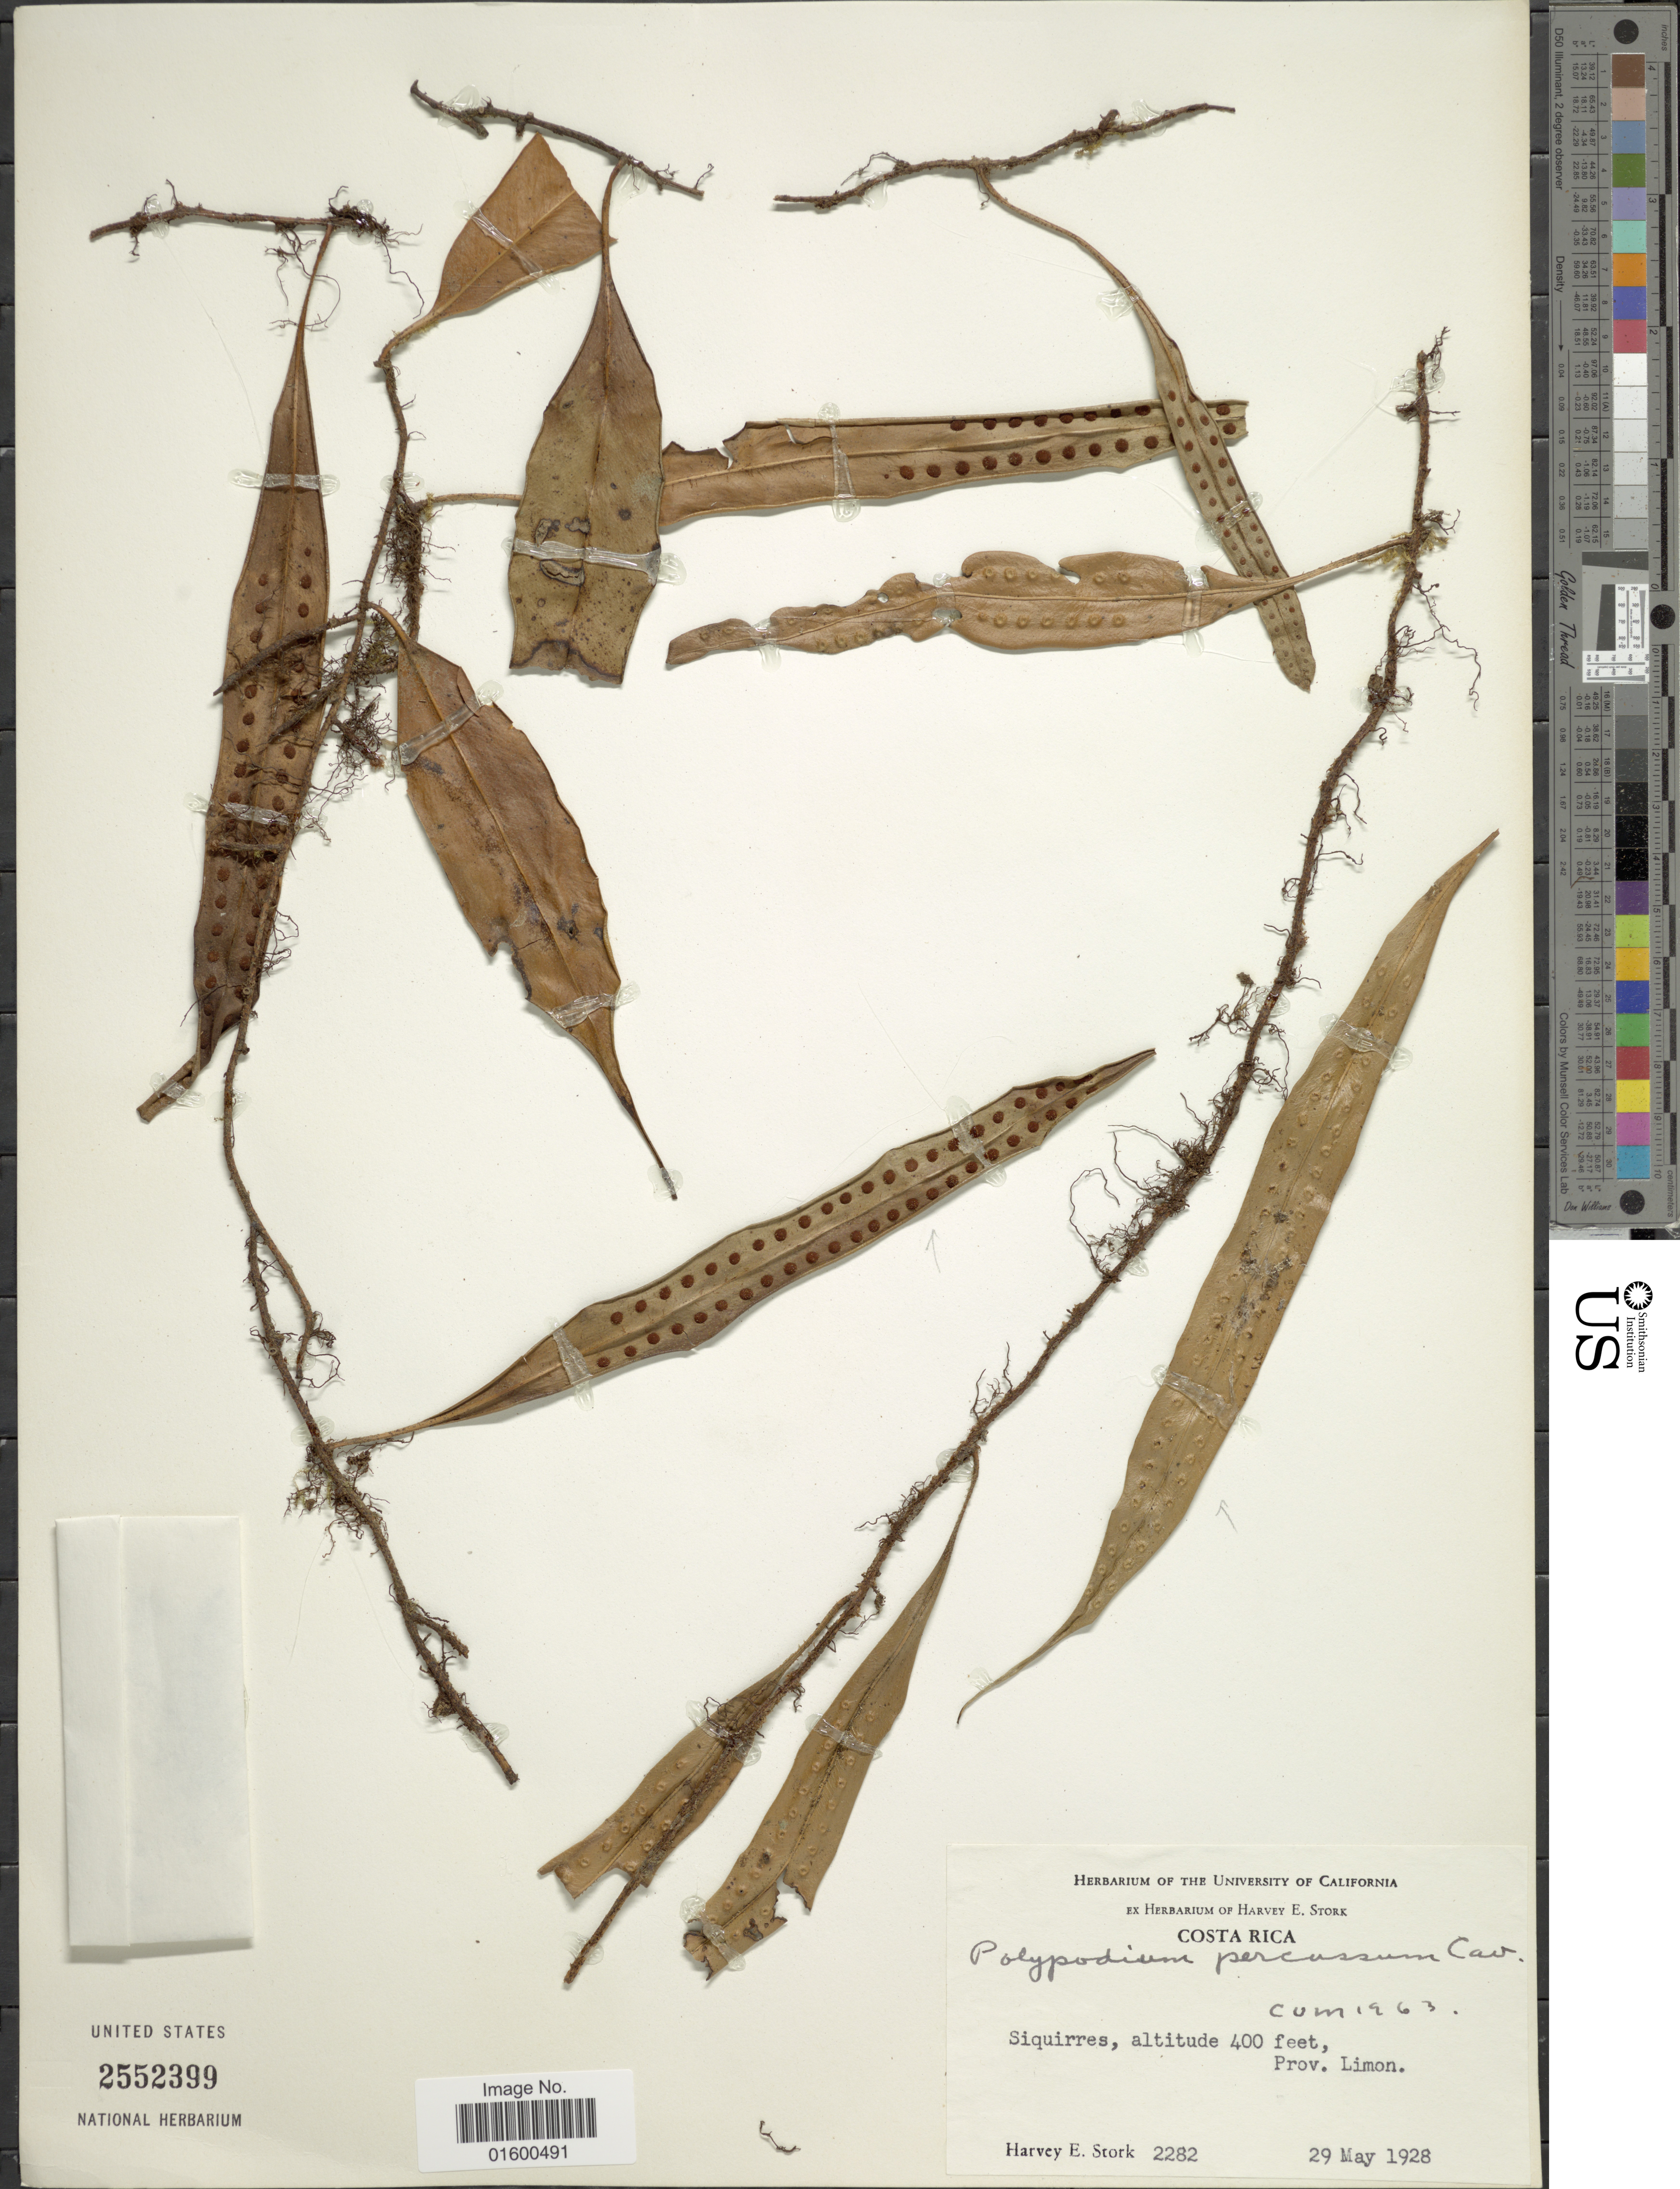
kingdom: Plantae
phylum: Tracheophyta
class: Polypodiopsida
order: Polypodiales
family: Polypodiaceae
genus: Microgramma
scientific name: Microgramma percussa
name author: (Cav.) de la Sota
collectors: H. E. Stork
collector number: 2282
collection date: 1928-05-29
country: Costa Rica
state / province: Limón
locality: Siquirres, Prov. Limon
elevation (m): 122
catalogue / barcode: US 2552399